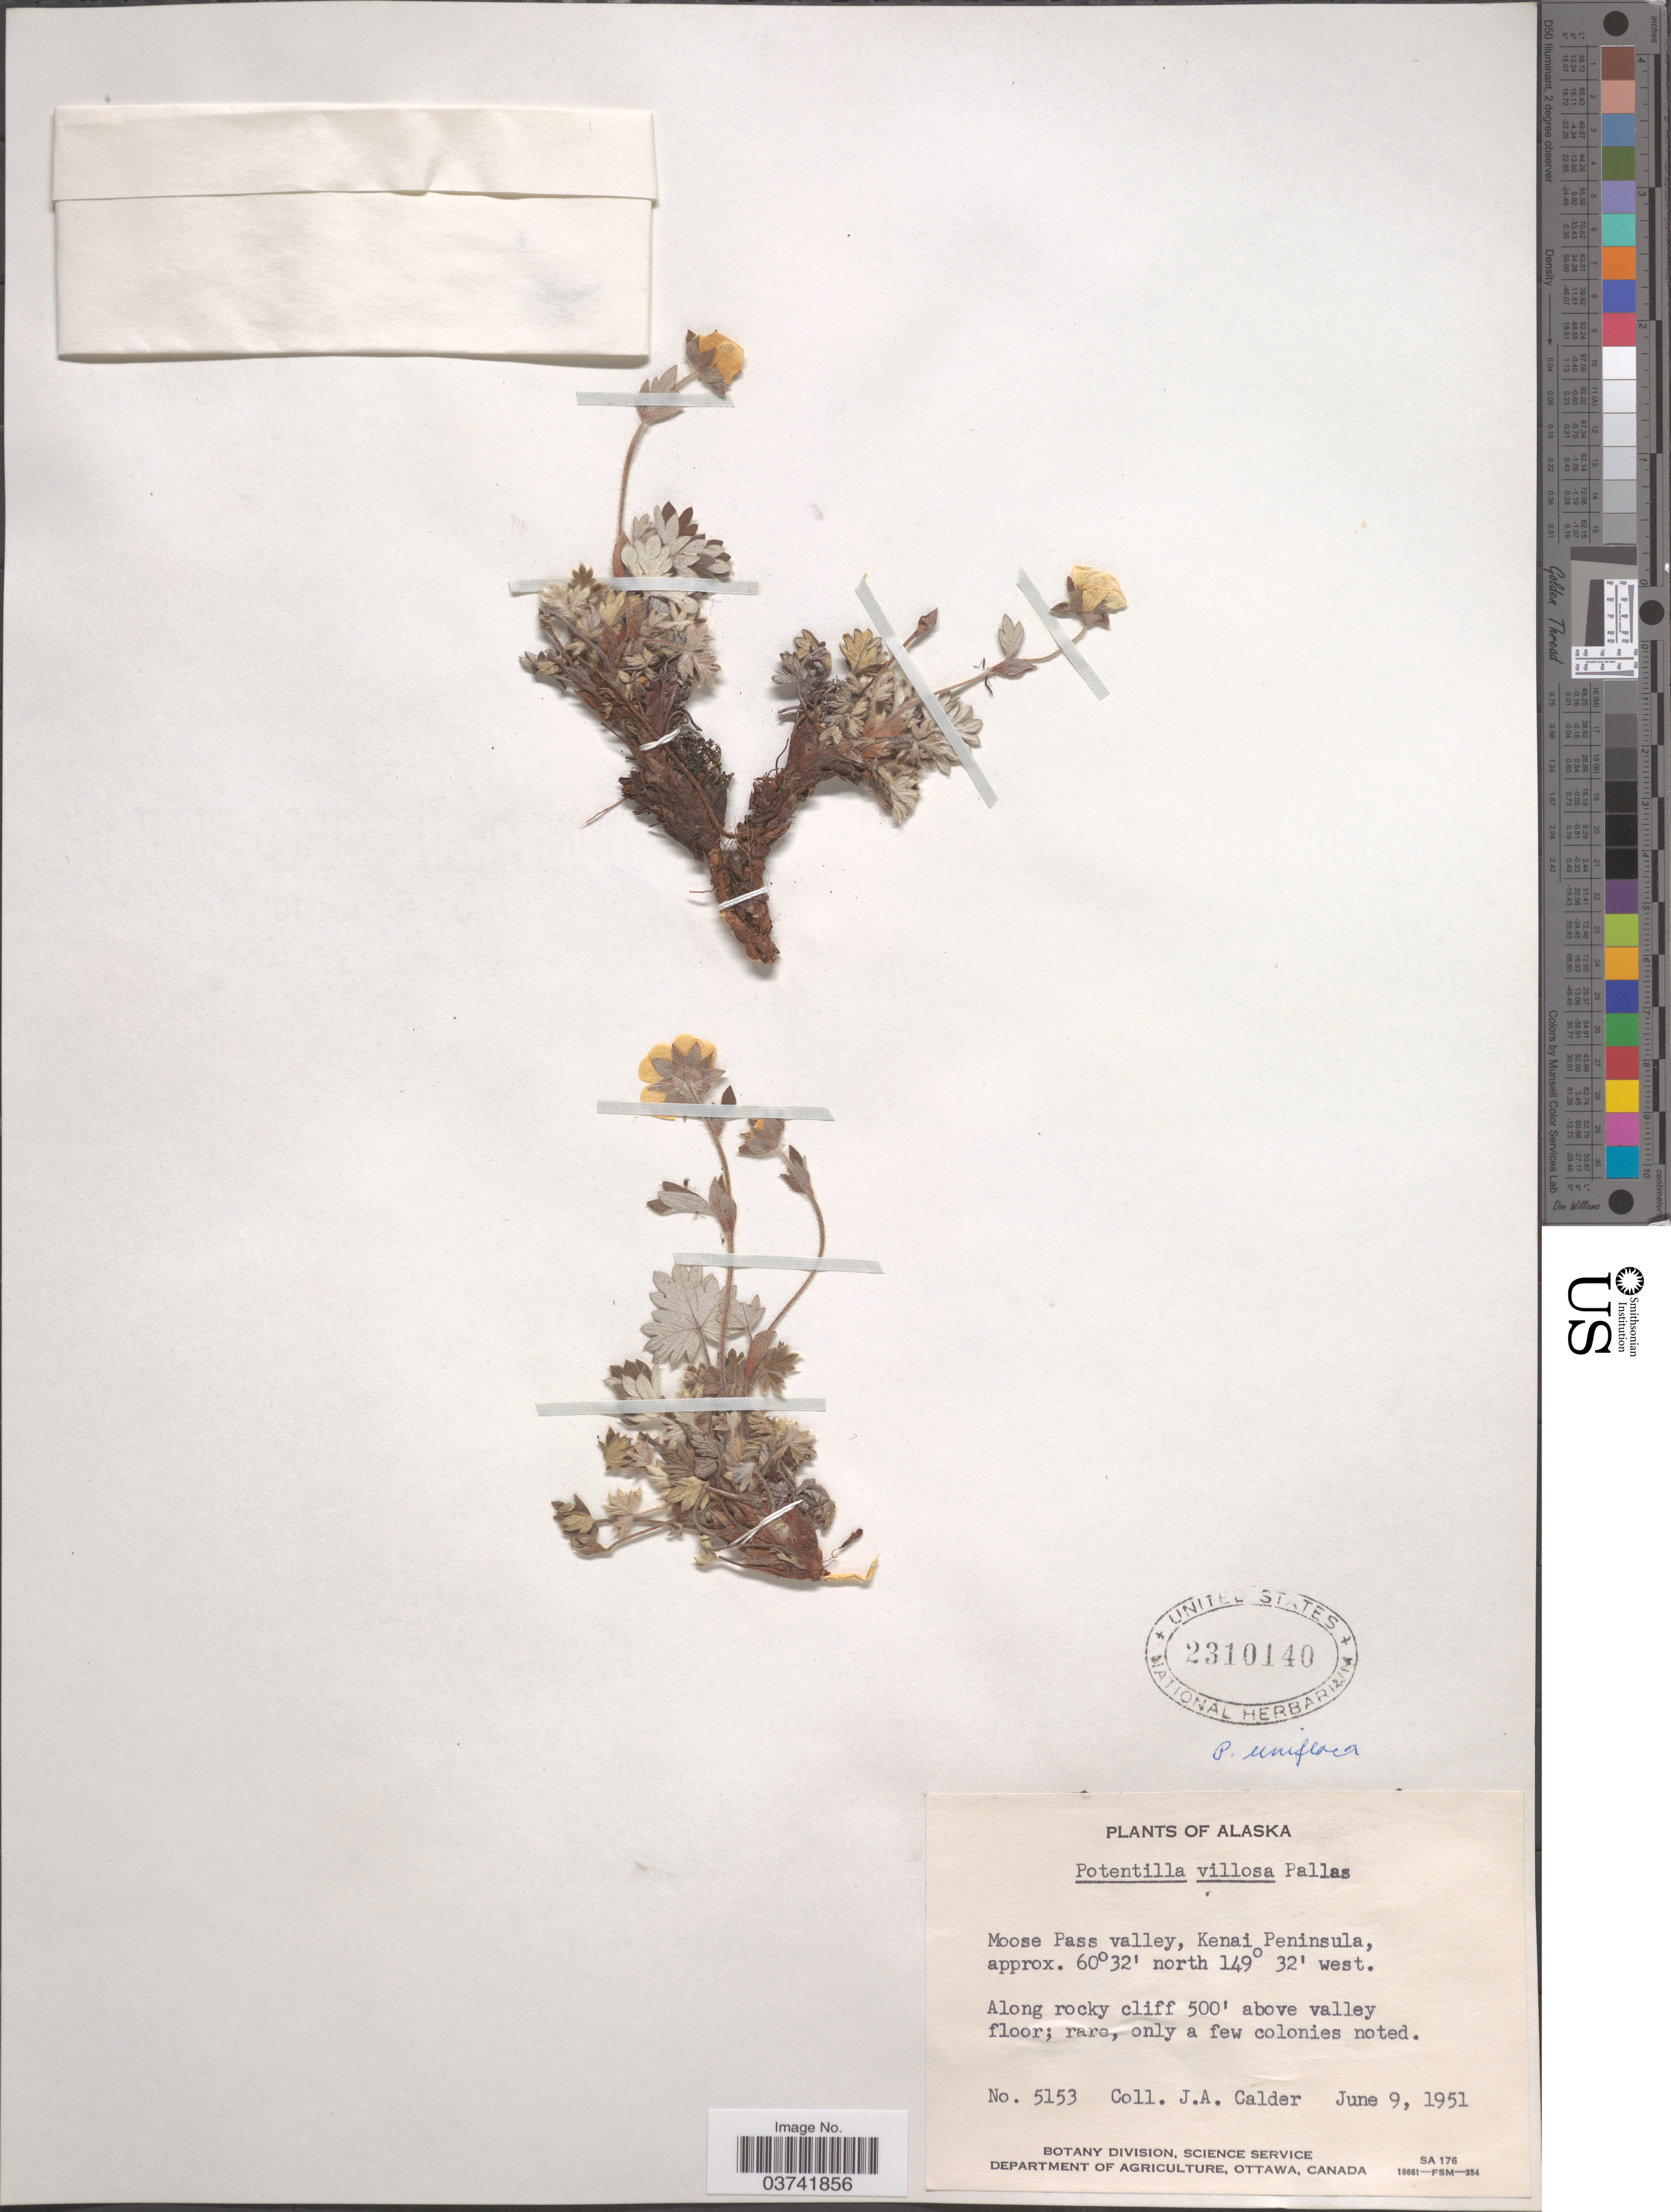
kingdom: Plantae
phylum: Tracheophyta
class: Magnoliopsida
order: Rosales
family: Rosaceae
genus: Potentilla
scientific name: Potentilla villosa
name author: Pall. ex Pursh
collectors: J. A. Calder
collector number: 5153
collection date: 1951-06-09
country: United States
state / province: Alaska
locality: Moose Pass valley, Kenai Peninsula.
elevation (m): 152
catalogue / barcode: US 2310140